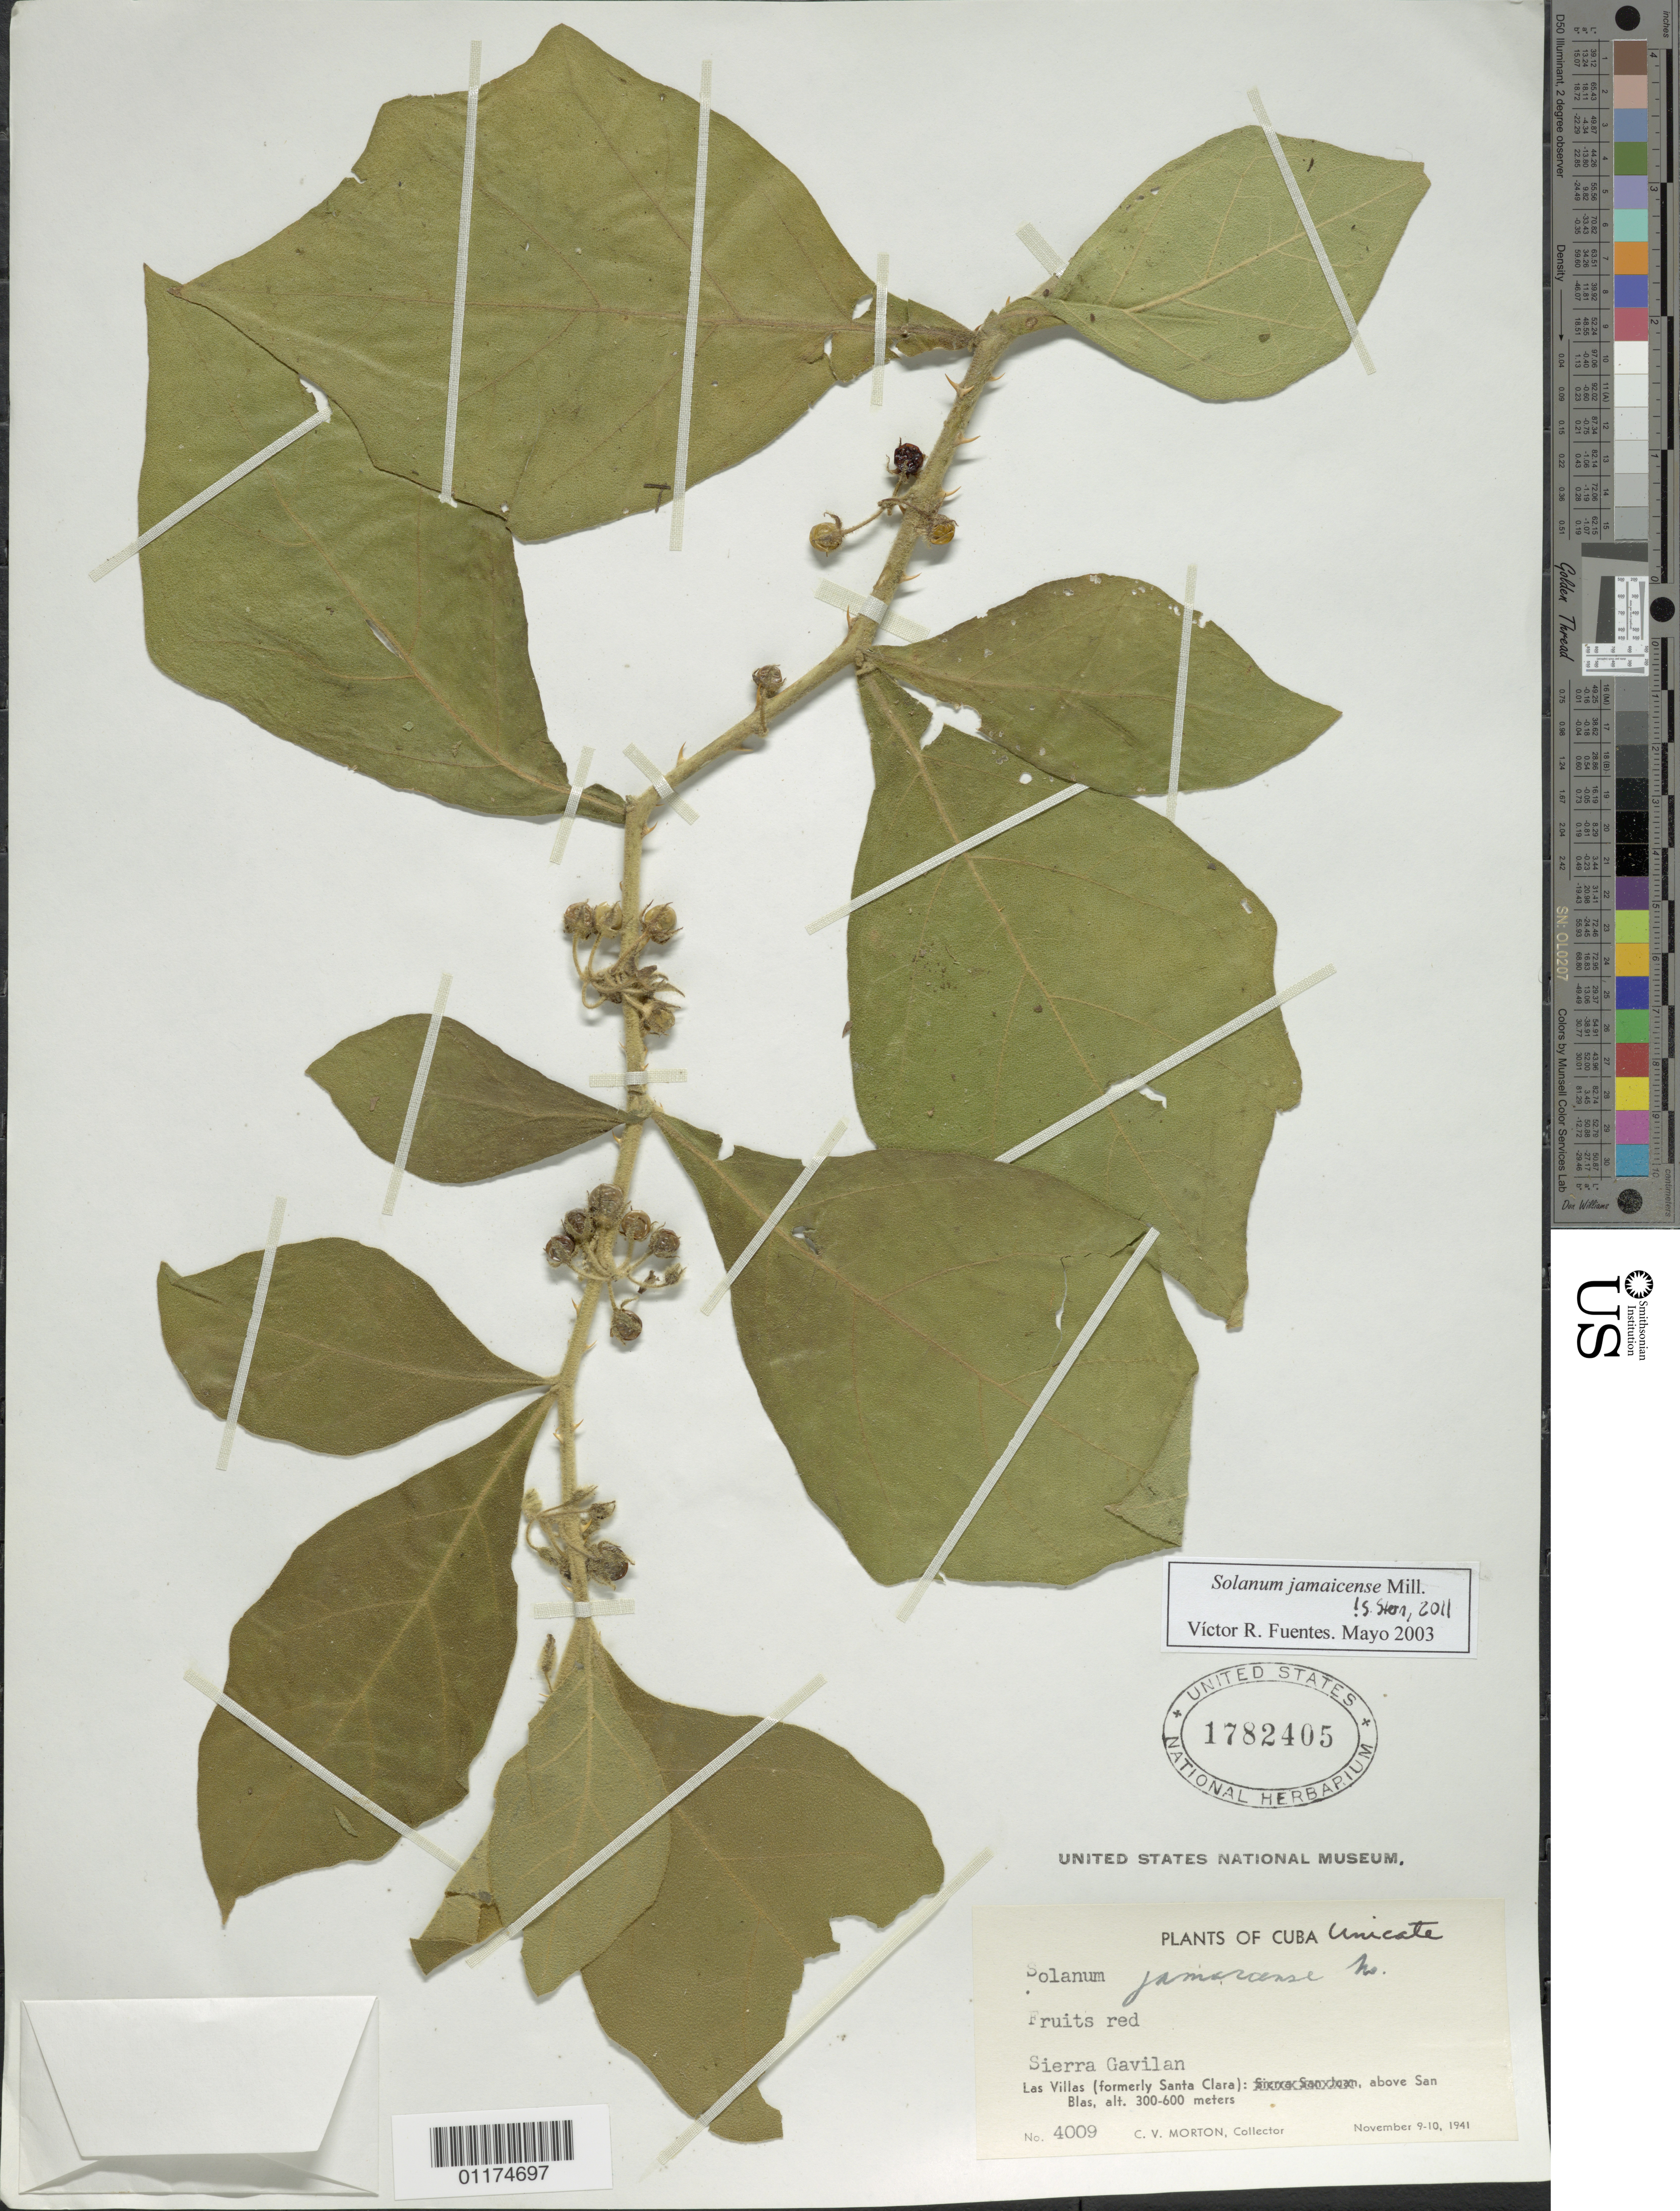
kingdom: Plantae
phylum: Tracheophyta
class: Magnoliopsida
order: Solanales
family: Solanaceae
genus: Solanum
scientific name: Solanum jamaicense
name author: Mill.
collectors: C. V. Morton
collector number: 4009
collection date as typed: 09 Nov 1941 to 10 Nov 1941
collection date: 1941-11-09/1941-11-10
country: Cuba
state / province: Las Villas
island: Cuba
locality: Sierra Gavilan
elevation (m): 300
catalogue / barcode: US 1782405